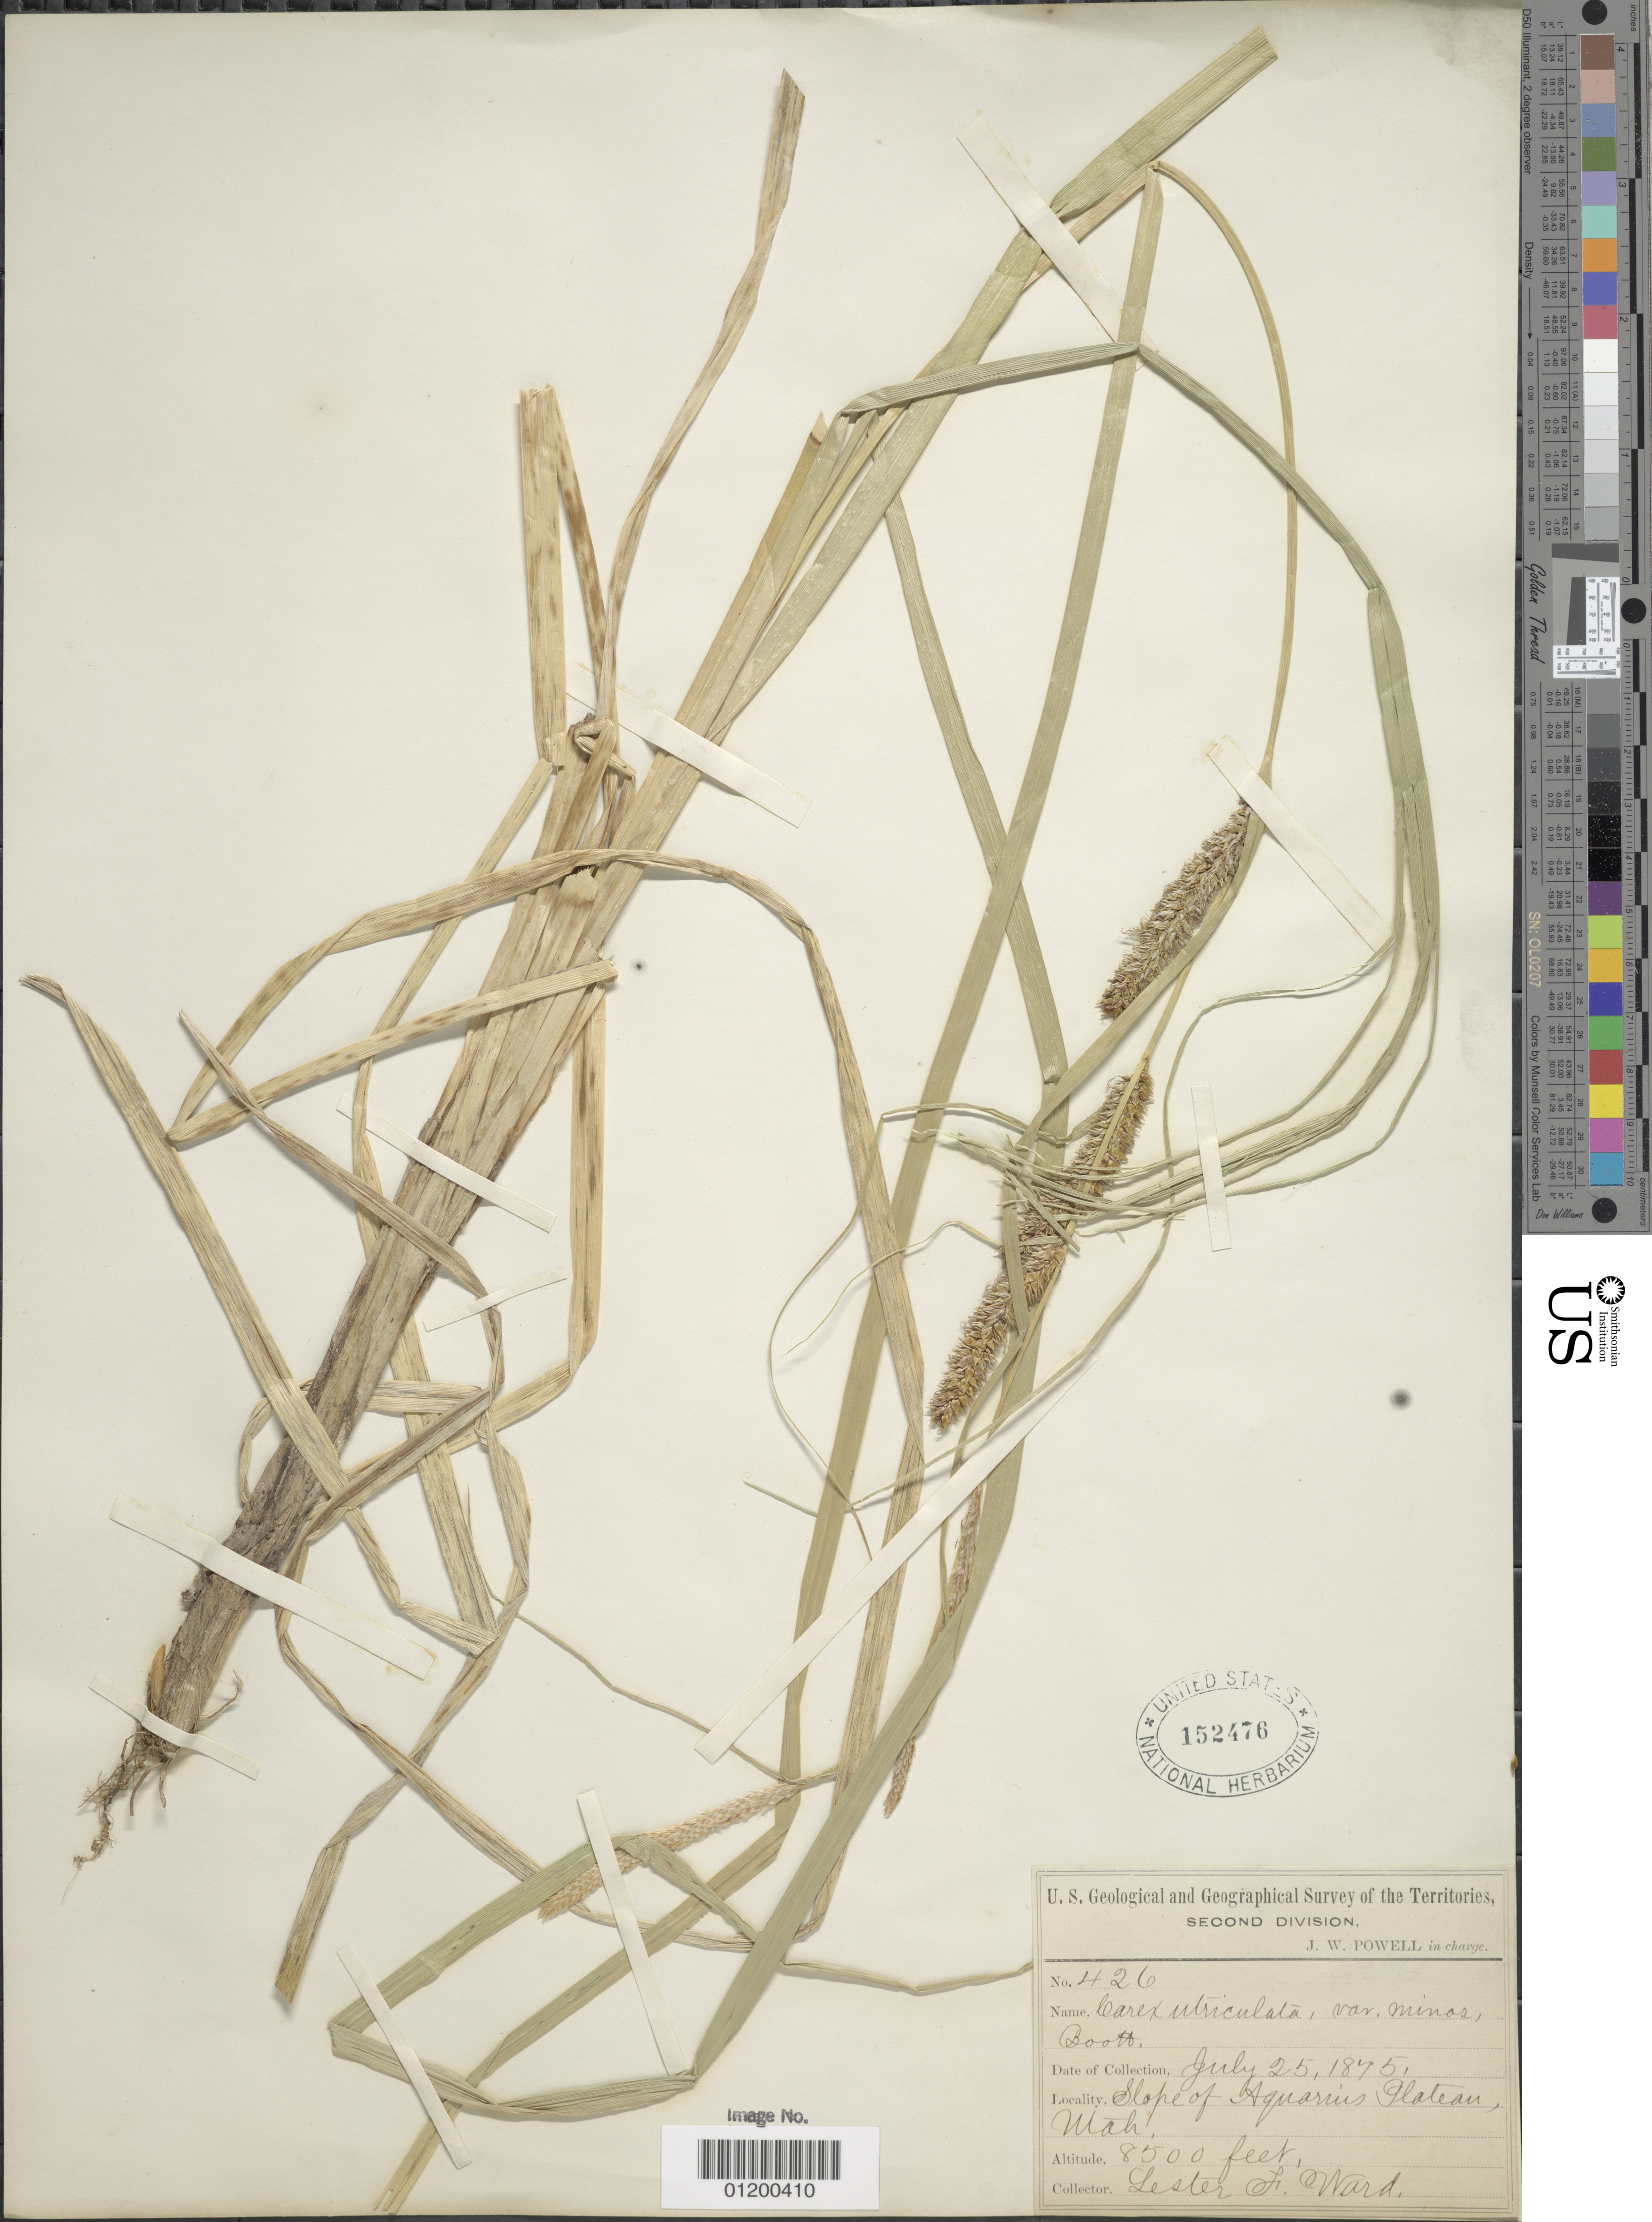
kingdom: Plantae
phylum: Tracheophyta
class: Liliopsida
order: Poales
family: Cyperaceae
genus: Carex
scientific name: Carex utriculata var. minor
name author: Boott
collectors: L. F. Ward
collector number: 426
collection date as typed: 25 Jul 1875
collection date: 1875-07-25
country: United States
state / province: Utah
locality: Slope of Aquarius Plateau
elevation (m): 2591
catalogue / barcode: US 152476